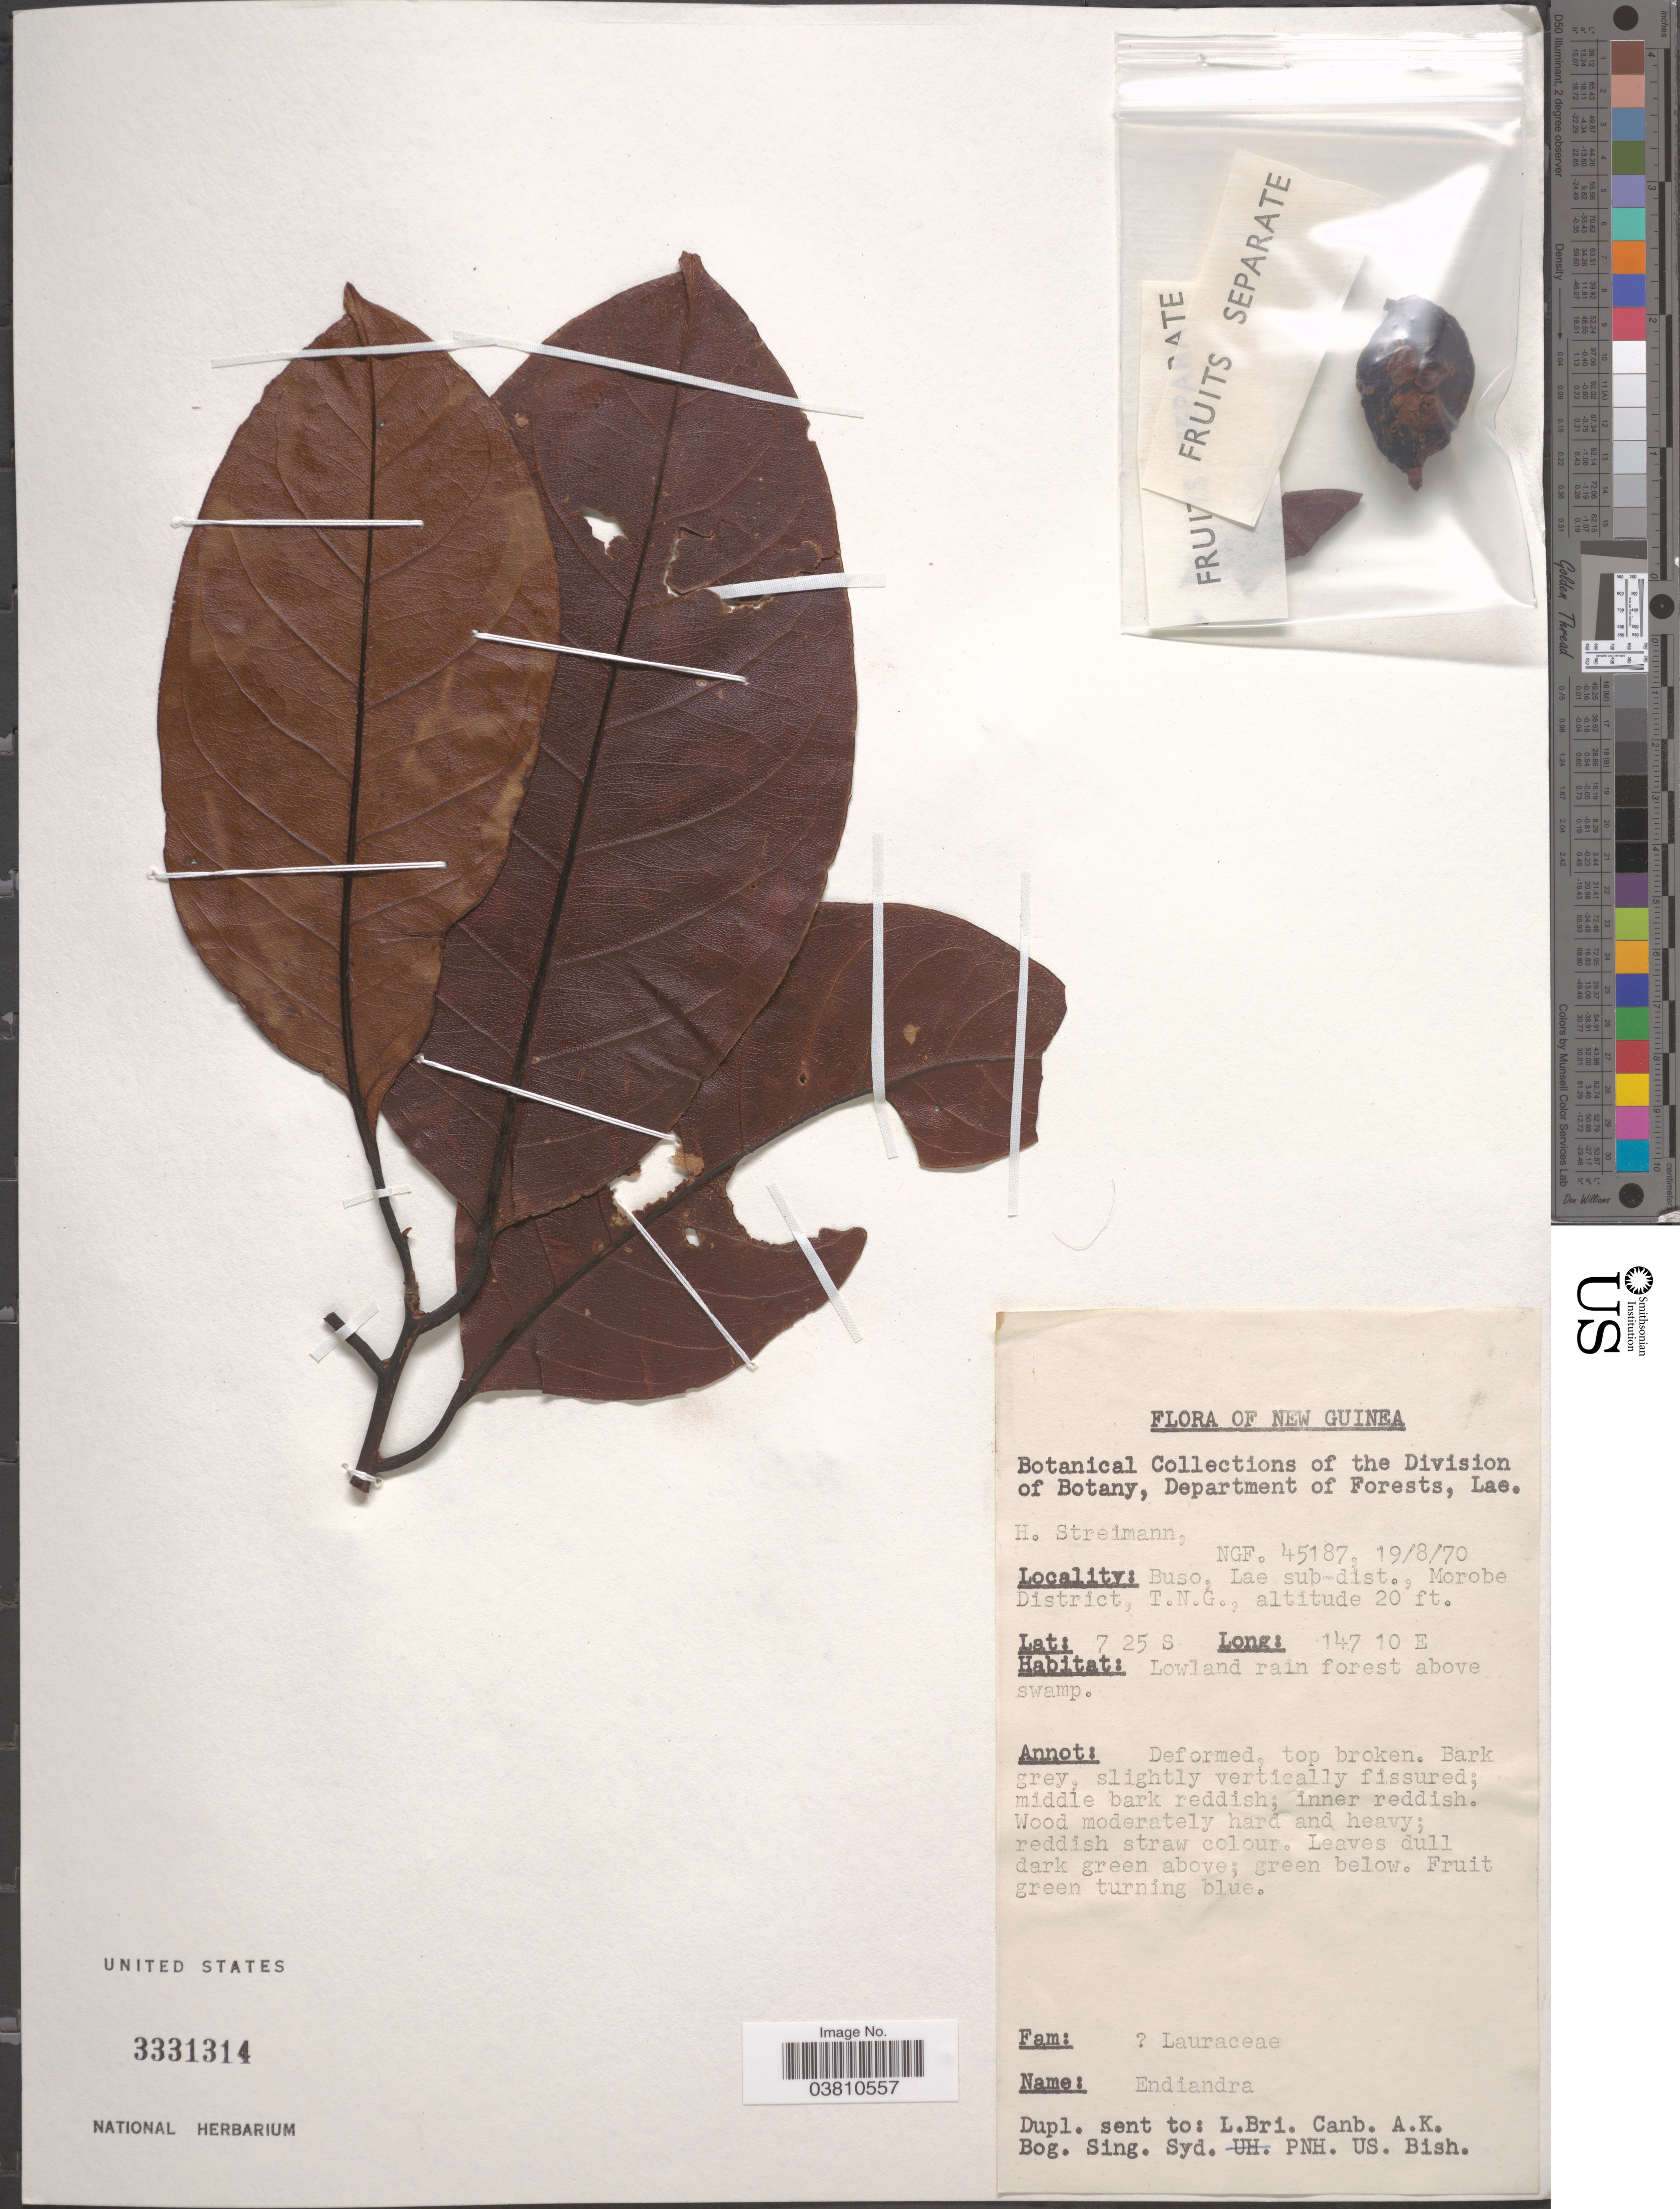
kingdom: Plantae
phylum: Tracheophyta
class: Magnoliopsida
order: Laurales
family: Lauraceae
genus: Endiandra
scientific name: Endiandra sp.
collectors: H. Streimann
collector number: NGF 45187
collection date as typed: Transcribed d/m/y: 19/8/70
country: Papua New Guinea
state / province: Morobe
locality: New Guinea. Buso, Lae sub-dist., Morobe District, T.N.G.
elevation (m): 6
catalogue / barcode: US 3331314